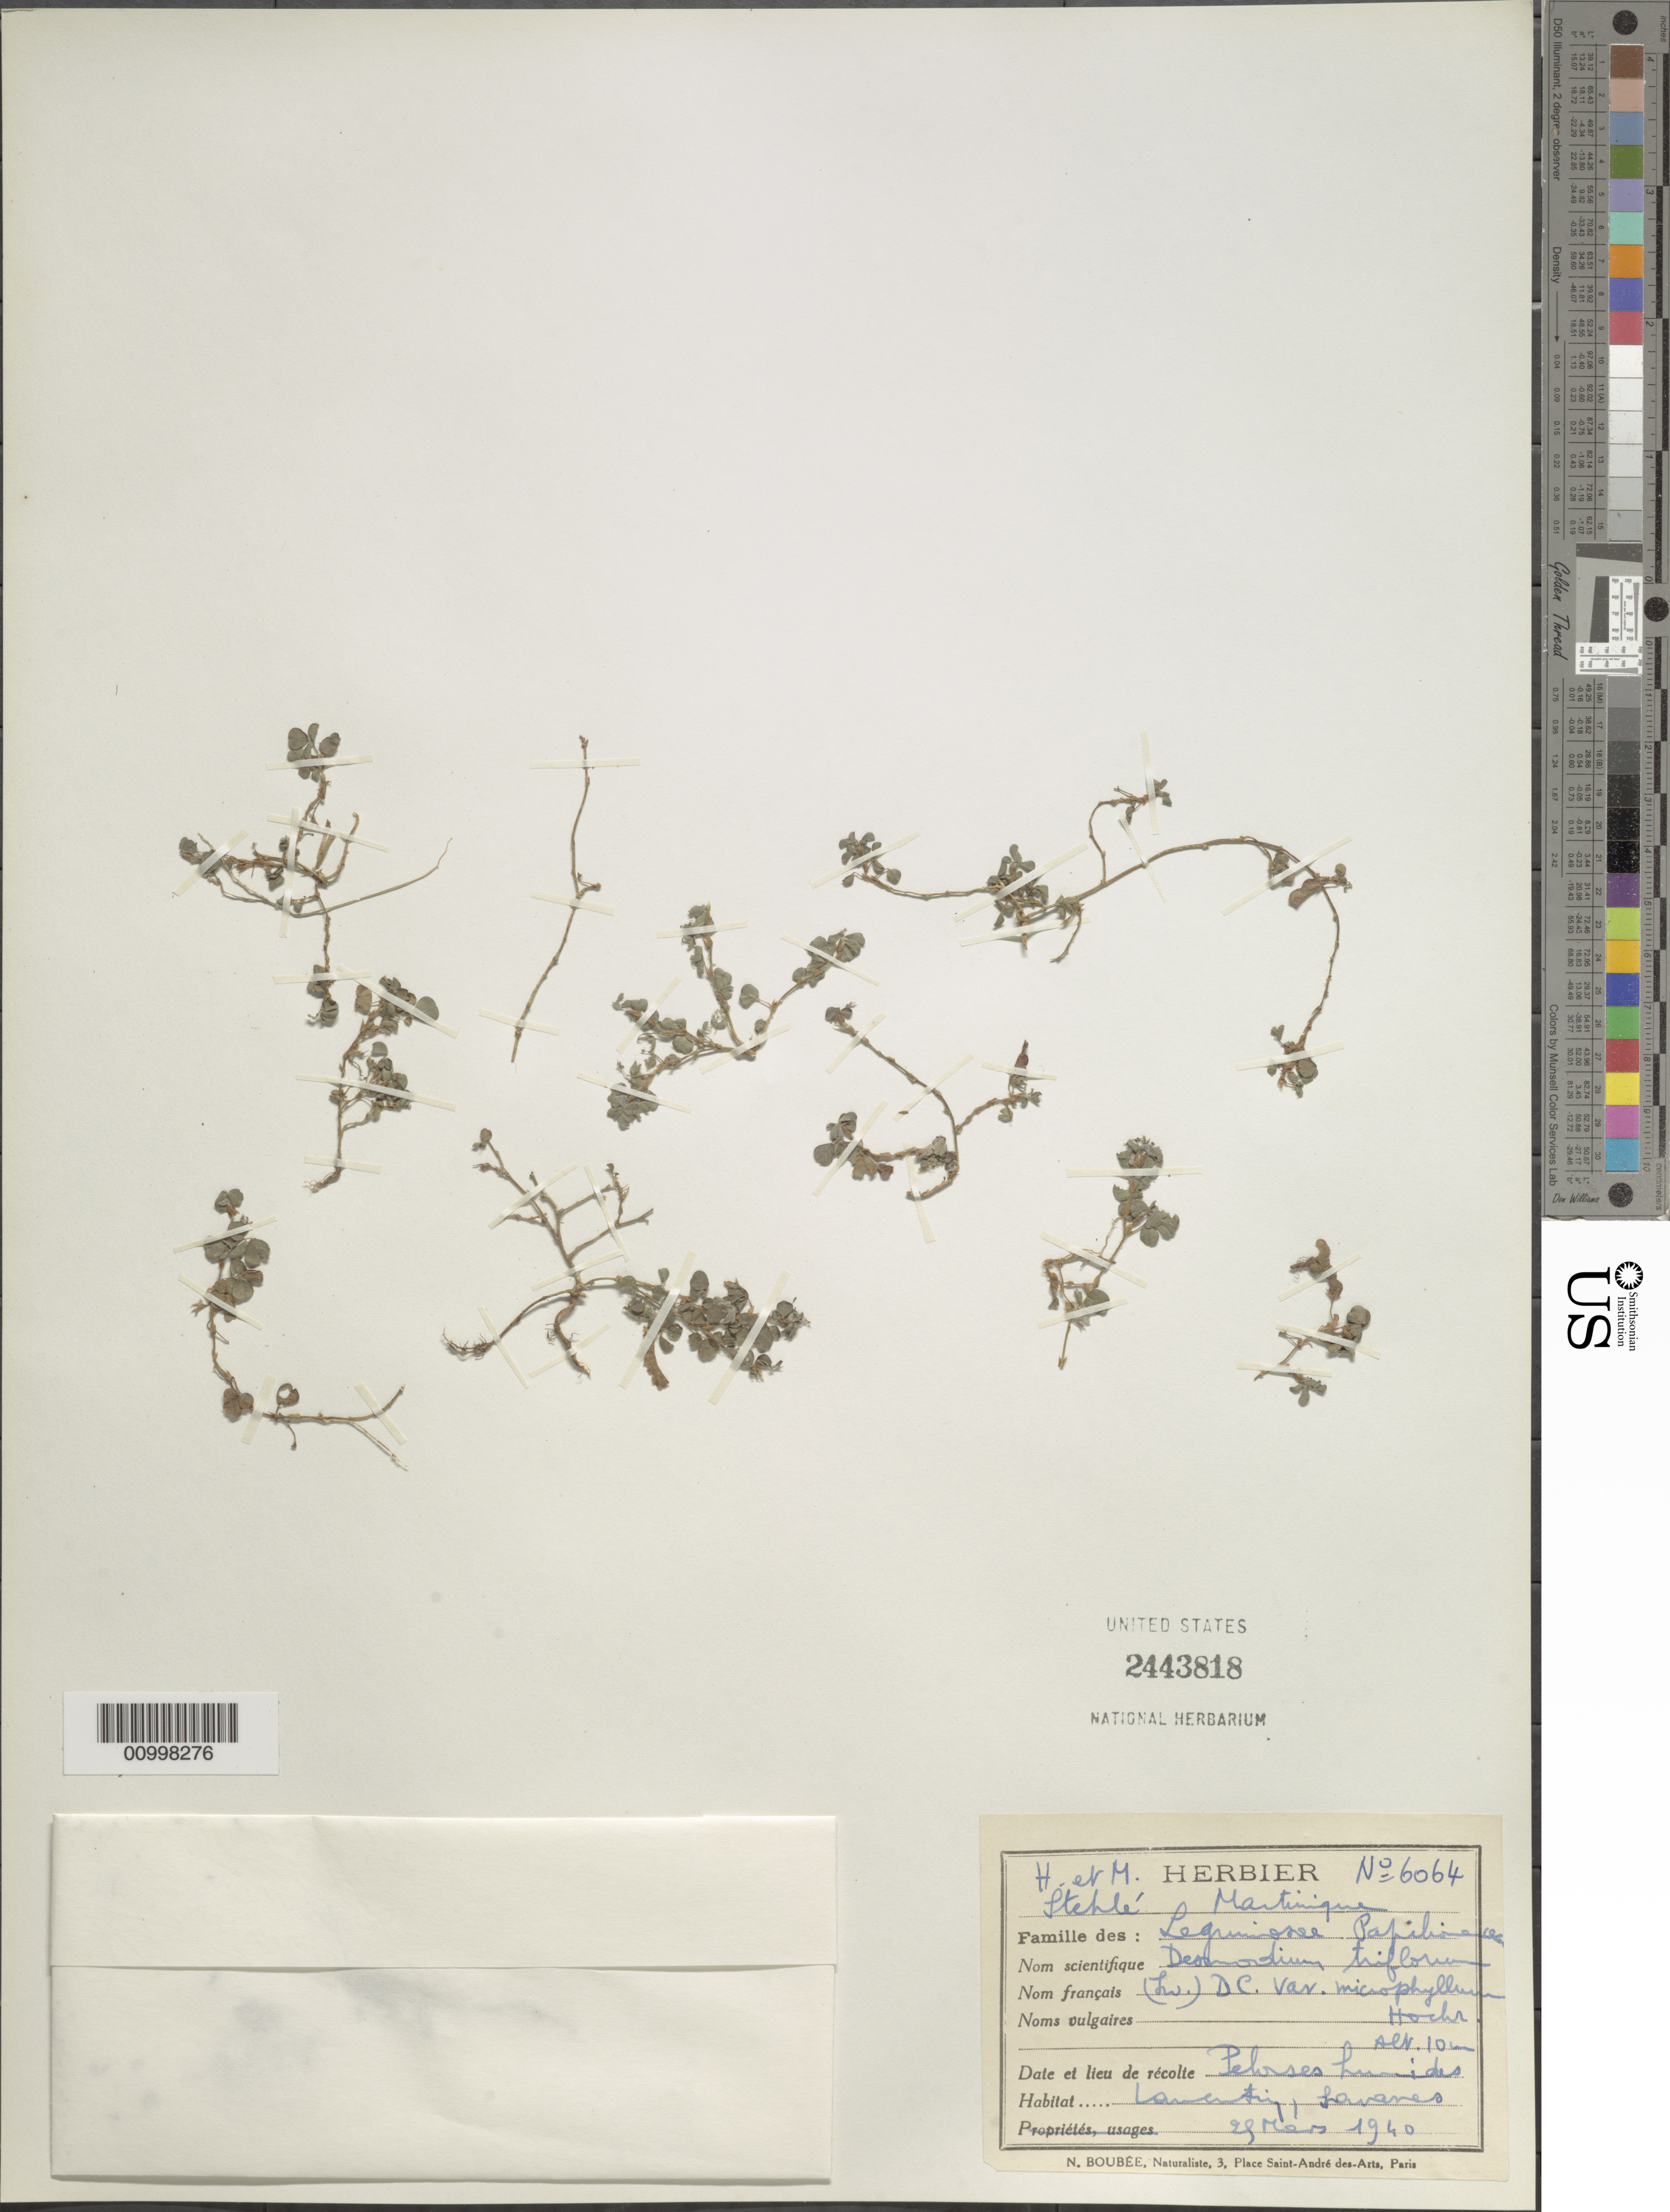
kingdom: Plantae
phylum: Tracheophyta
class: Magnoliopsida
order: Fabales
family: Fabaceae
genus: Grona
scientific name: Grona triflora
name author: (L.) H. Ohashi & K. Ohashi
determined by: Strong, Mark T., (BOT), Smithsonian Institution - National Museum of Natural History (UNITED STATES)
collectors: H. Stehlé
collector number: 6064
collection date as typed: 28 Mar 1940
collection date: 1940-03-28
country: Martinique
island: Martinique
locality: Wet plains, savannas.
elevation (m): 10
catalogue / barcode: US 2443818